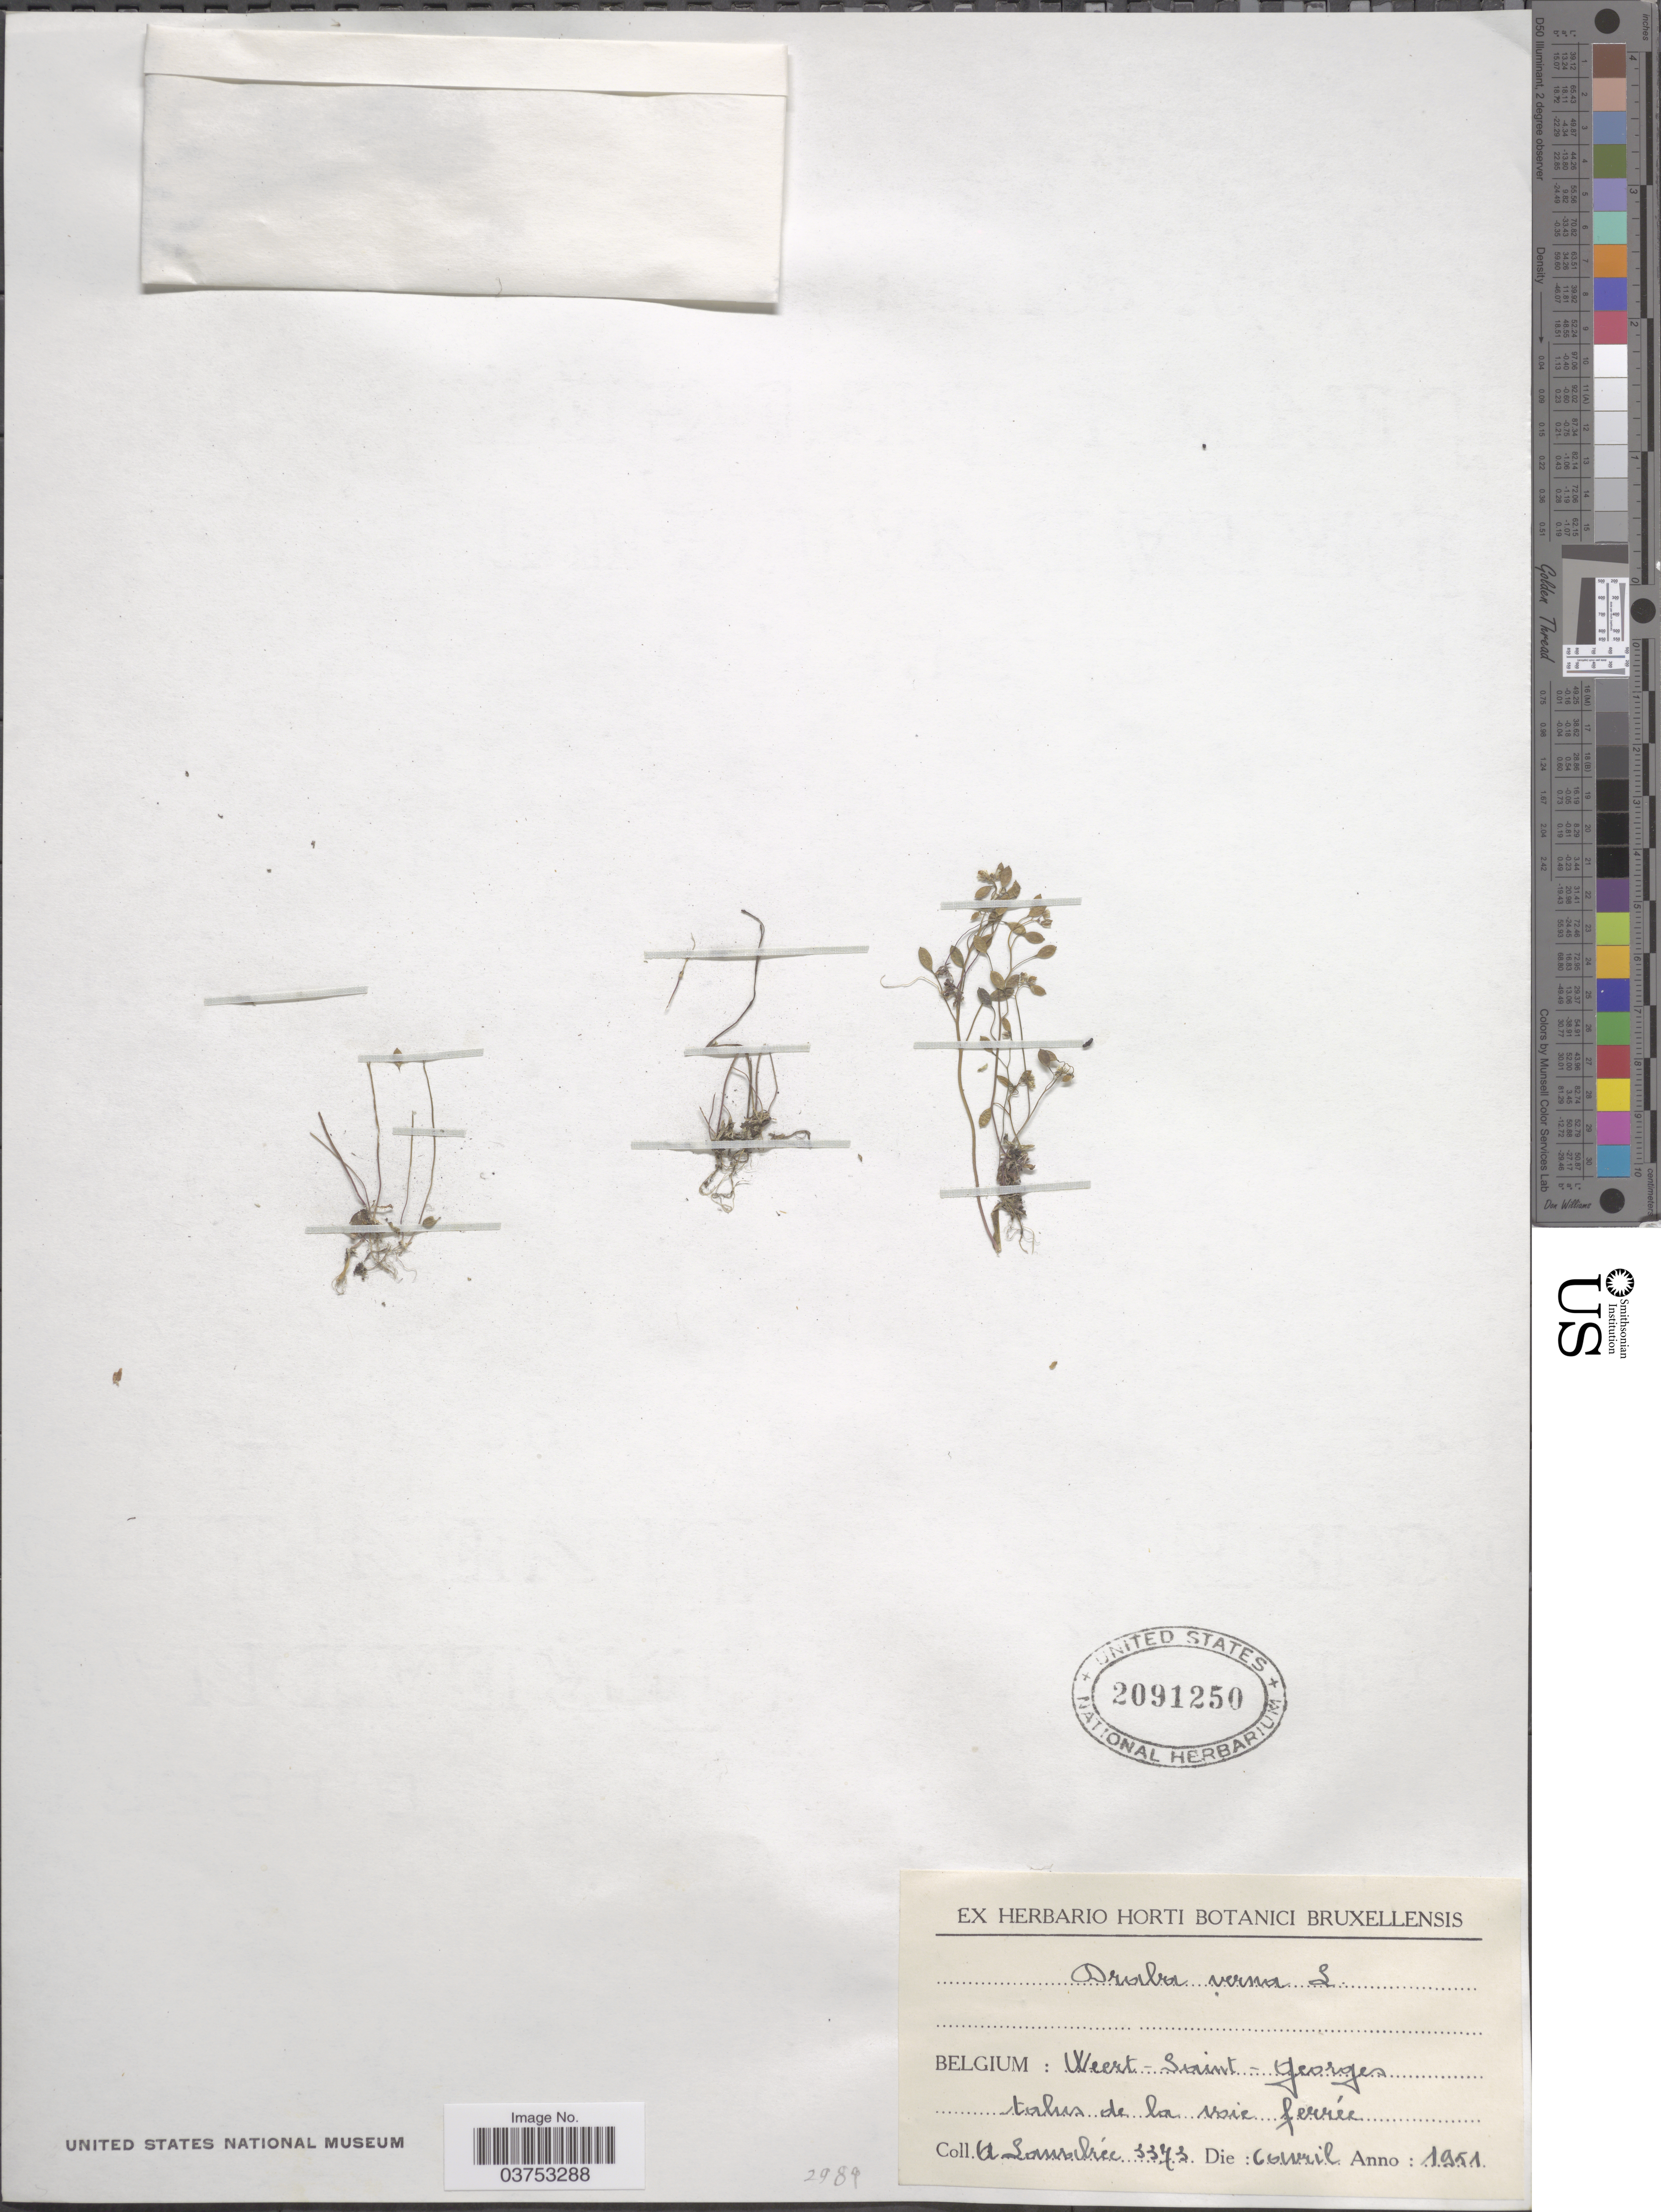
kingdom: Plantae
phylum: Tracheophyta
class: Magnoliopsida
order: Brassicales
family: Brassicaceae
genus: Draba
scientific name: Draba verna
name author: L.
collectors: A. G. Lawalrée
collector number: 3373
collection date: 1951-04-06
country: Belgium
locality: Weert-Saint-Georges talus de la voie ferrée.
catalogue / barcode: US 2091250